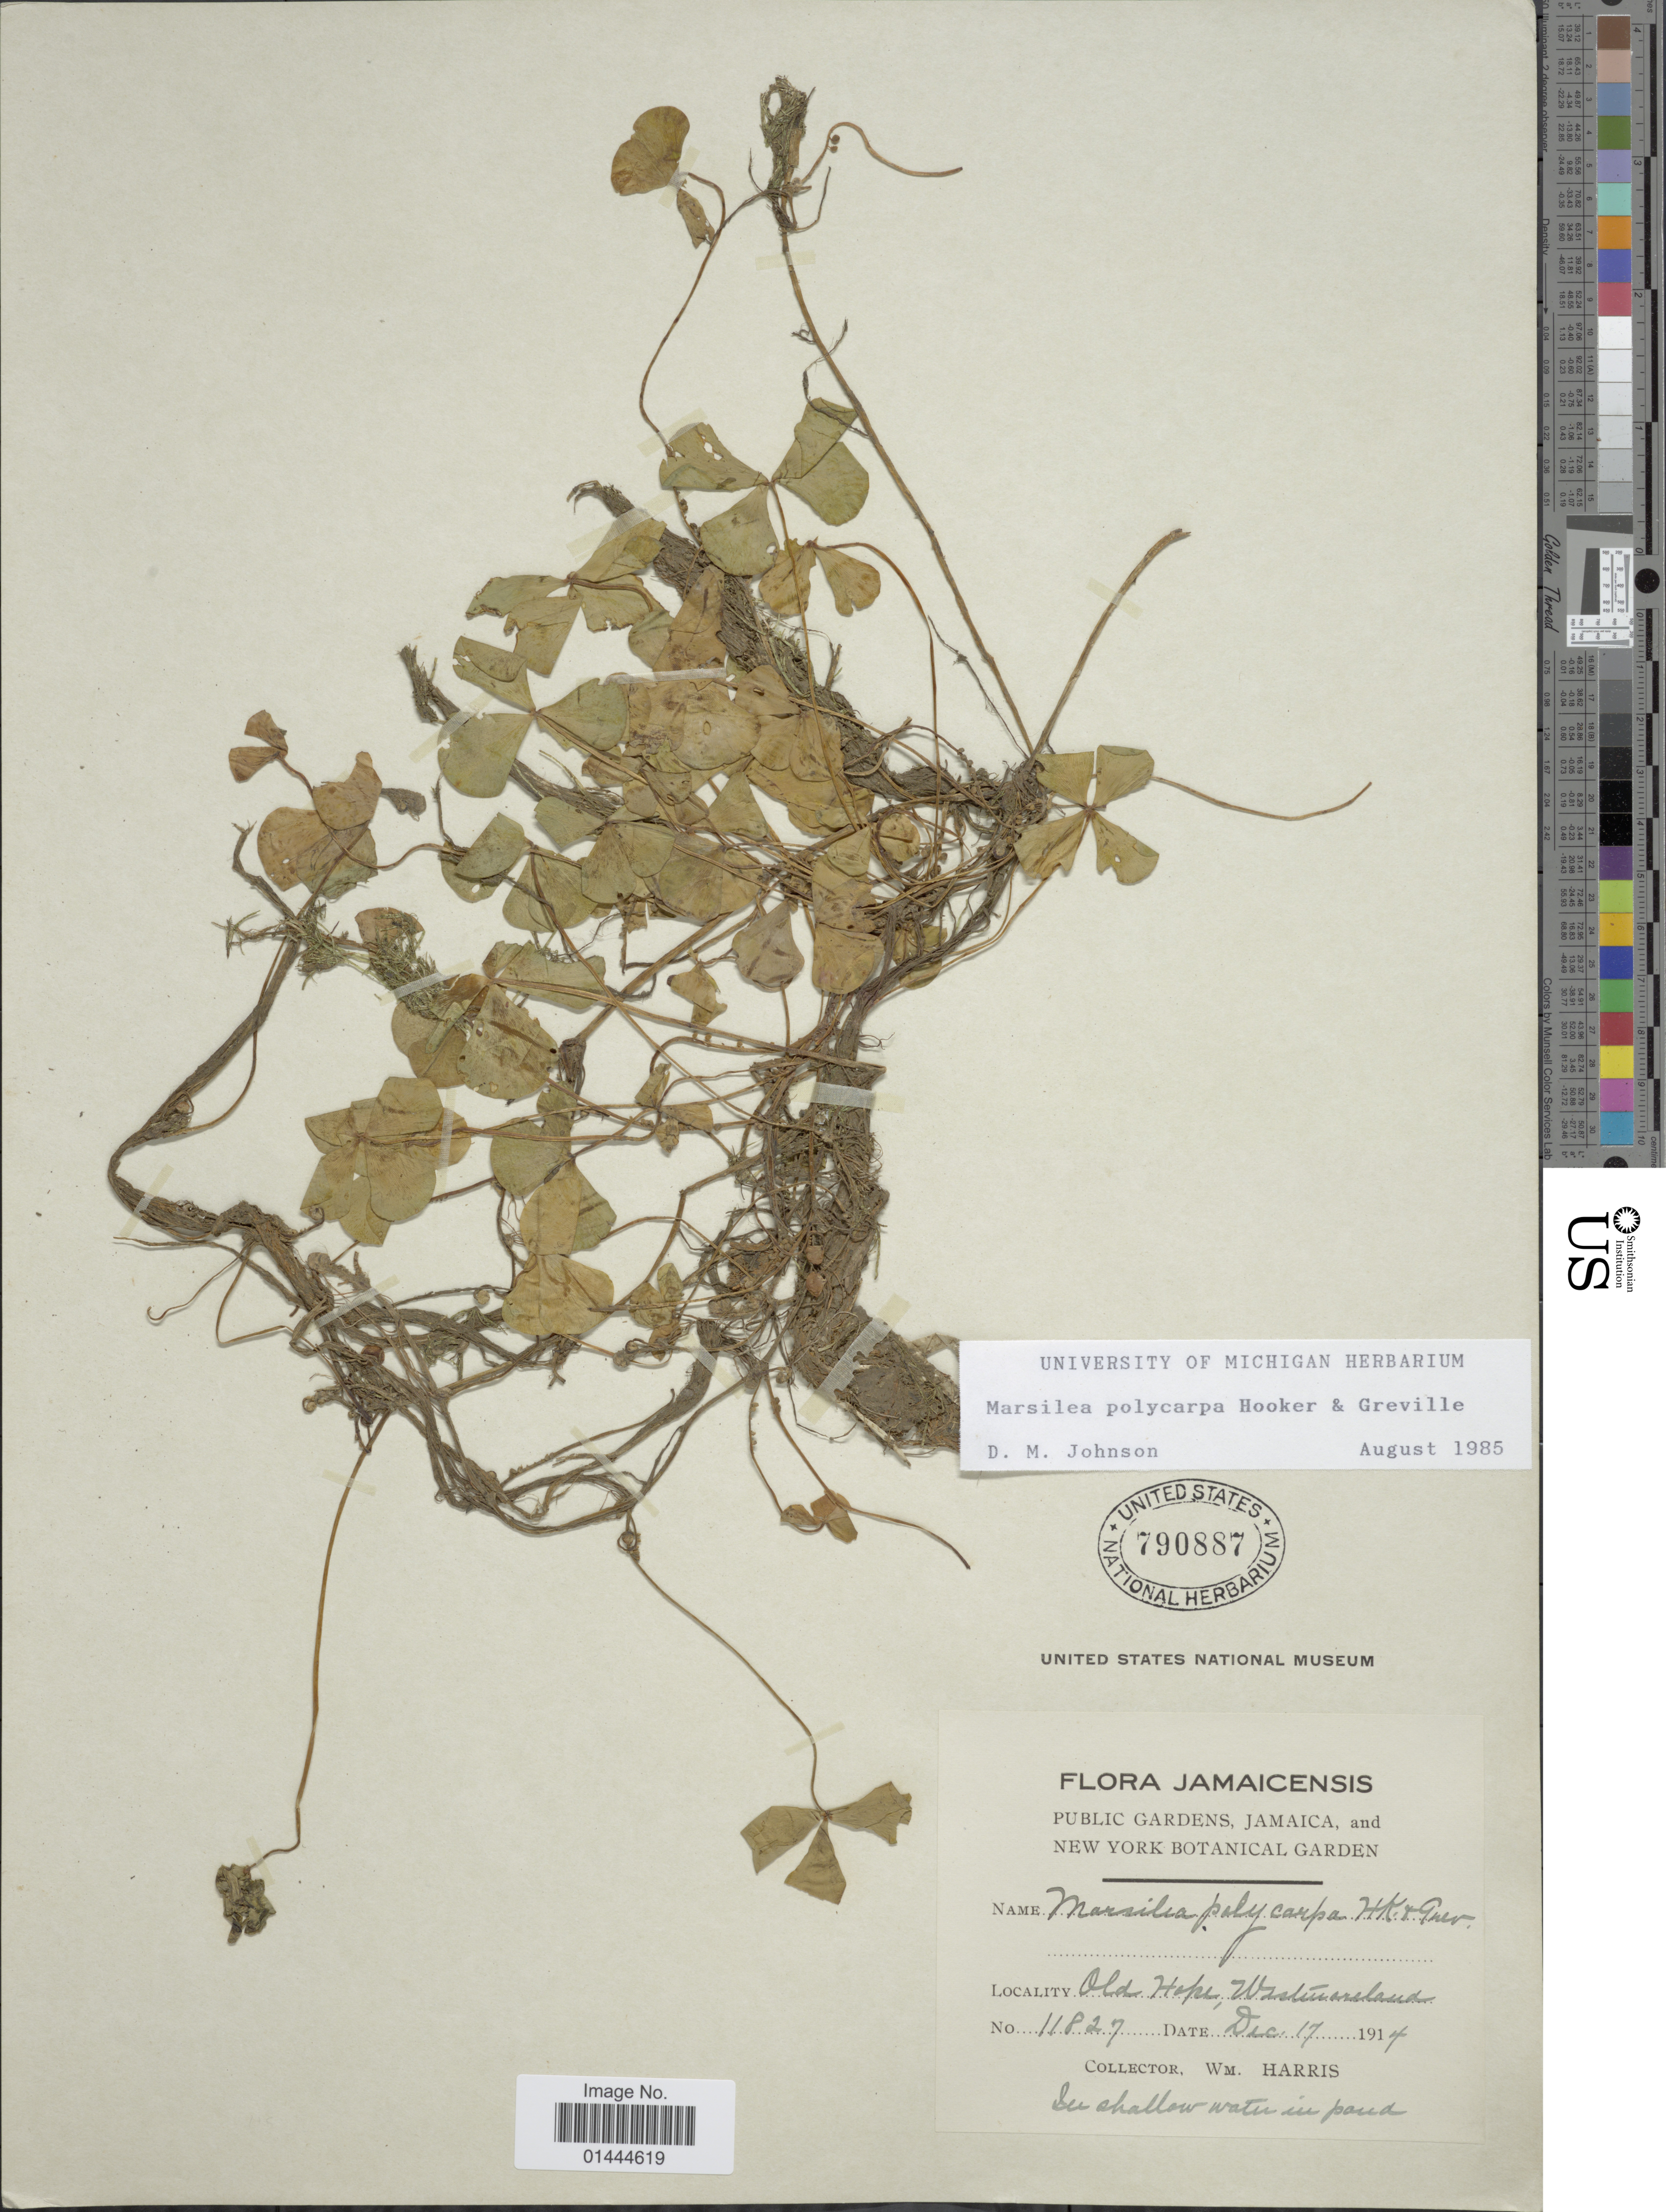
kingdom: Plantae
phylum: Tracheophyta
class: Polypodiopsida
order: Salviniales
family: Marsileaceae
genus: Marsilea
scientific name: Marsilea polycarpa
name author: Hook. & Grev.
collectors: W. H. Harris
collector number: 11827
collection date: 1914-12-17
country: Jamaica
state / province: Westmoreland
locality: Old Hope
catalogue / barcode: US 790887